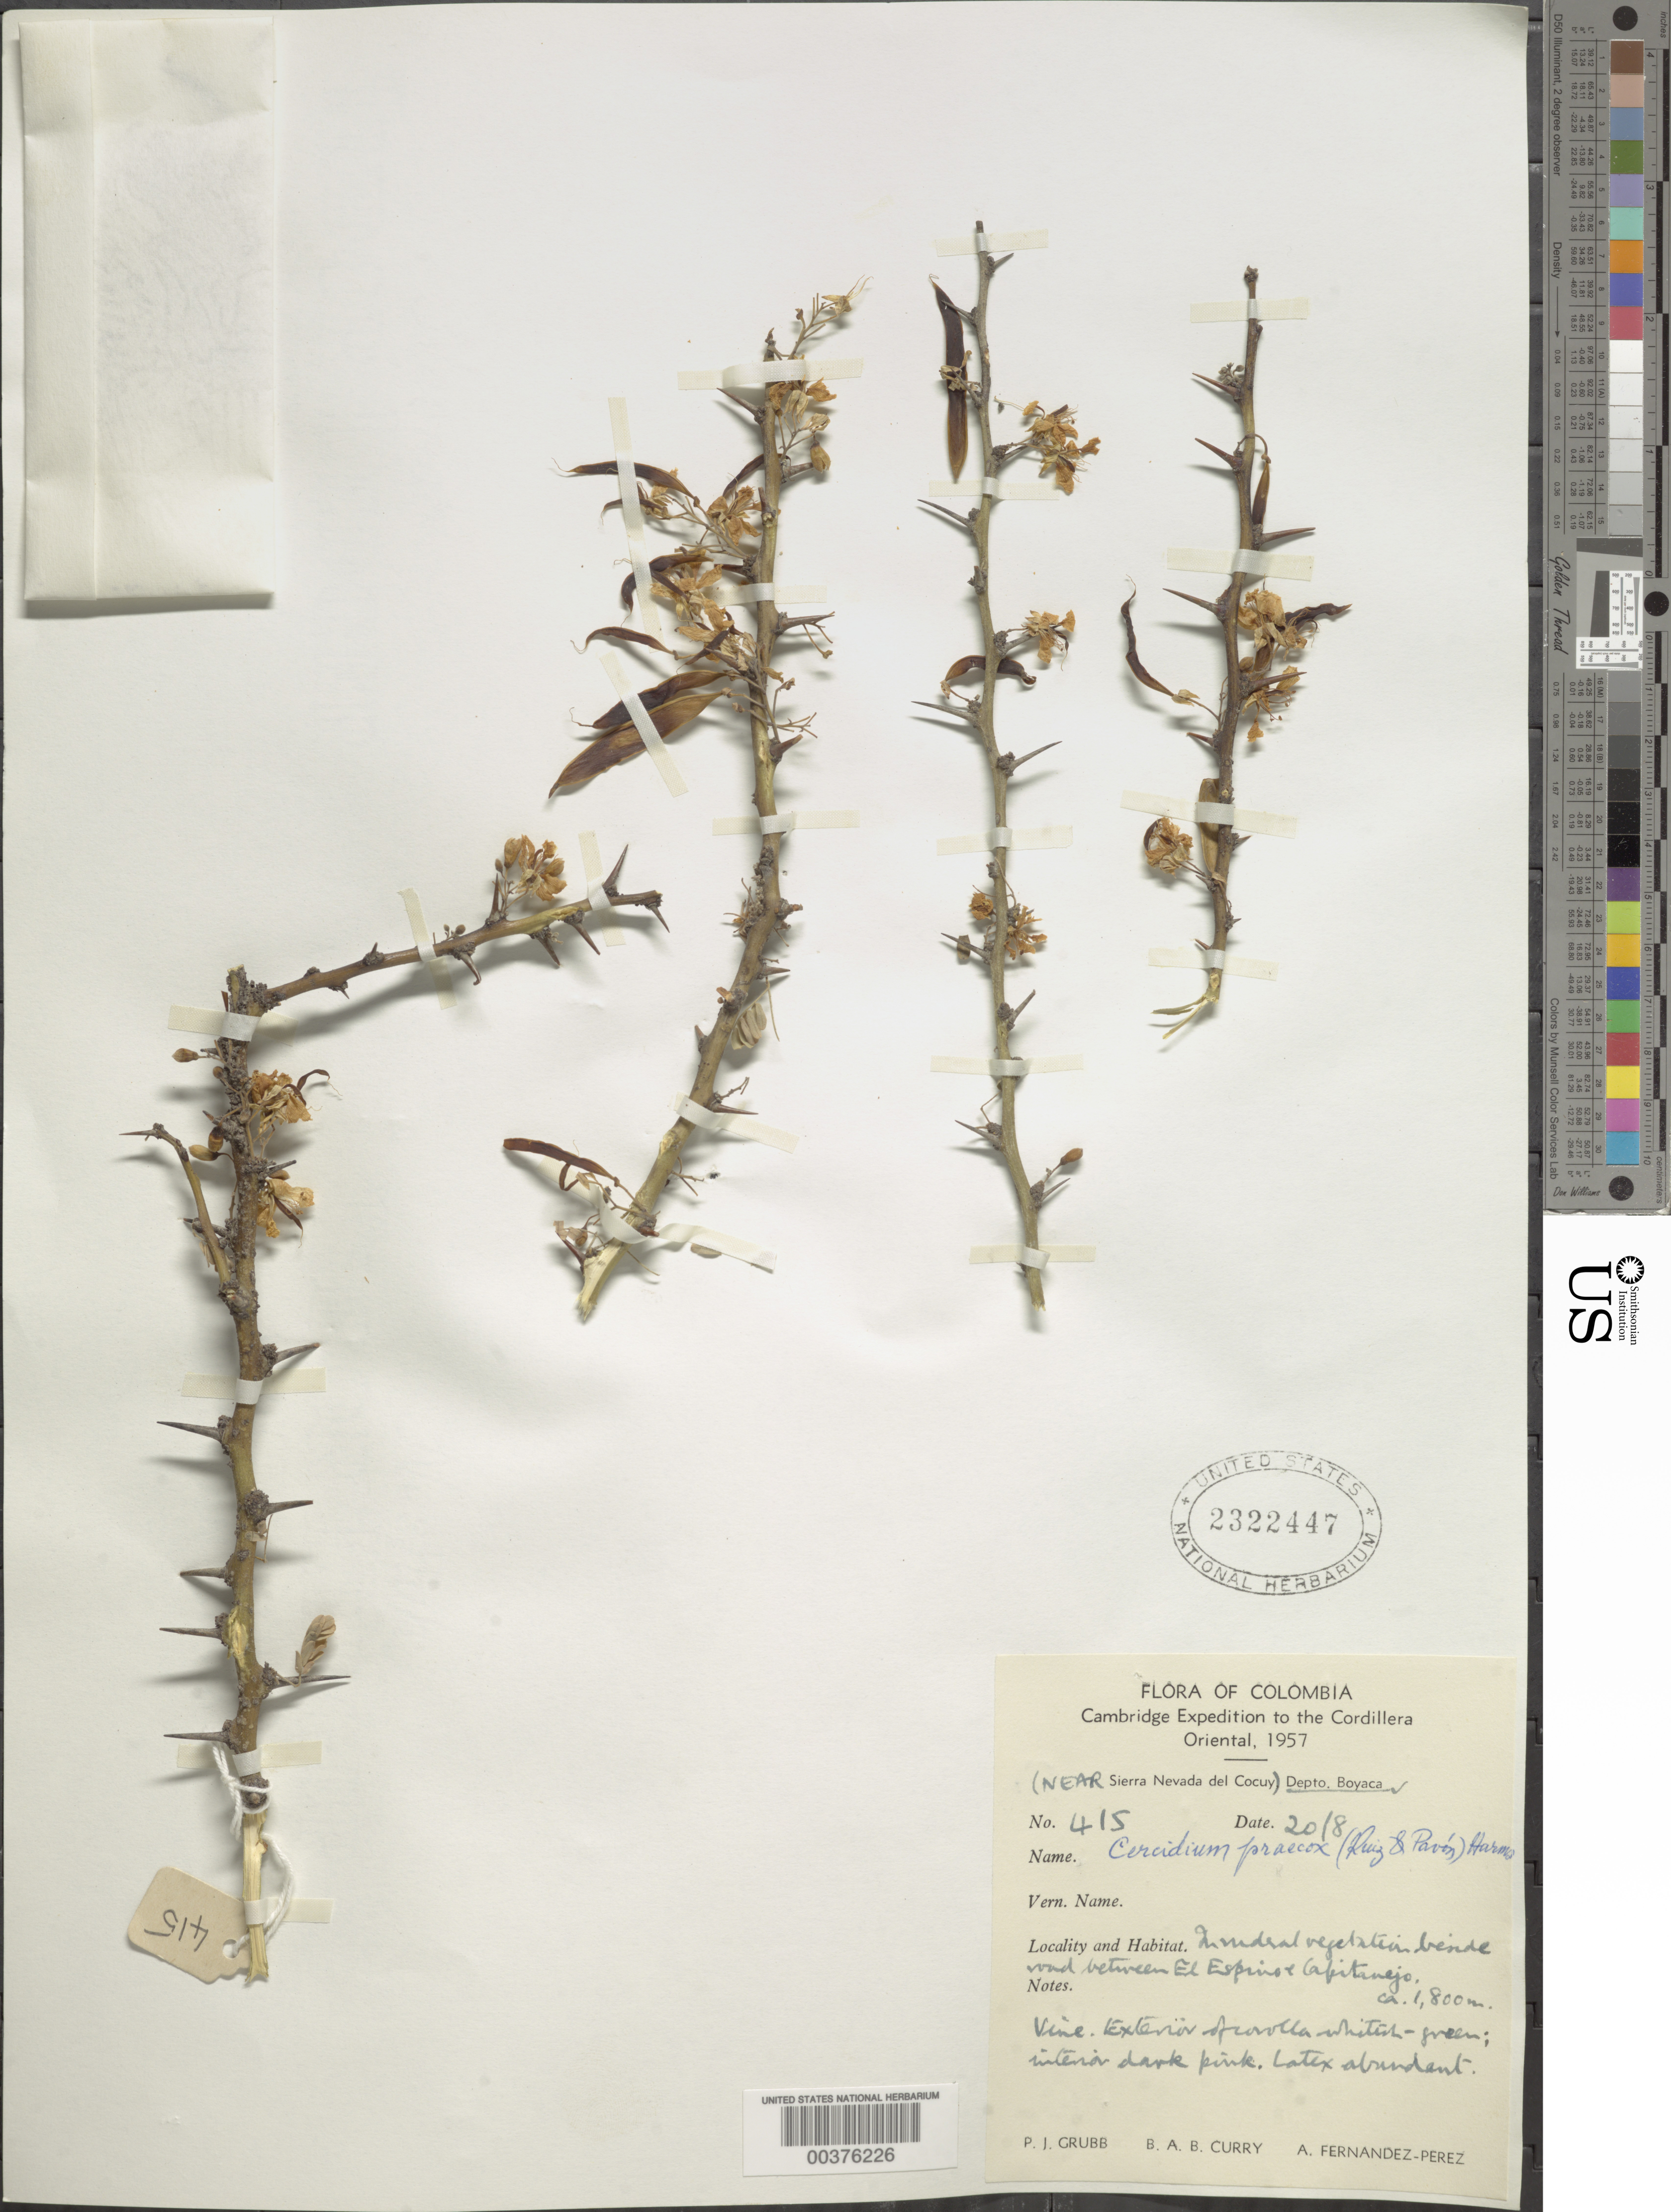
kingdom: Plantae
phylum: Tracheophyta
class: Magnoliopsida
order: Fabales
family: Fabaceae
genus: Parkinsonia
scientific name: Parkinsonia praecox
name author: (Ruiz & Pav.) J.E. Hawkins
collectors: P. J. Grubb, B. Curry & A. Fernández-Pérez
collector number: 415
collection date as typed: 20 Aug 1957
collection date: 1957-08-20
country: Colombia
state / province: Boyacá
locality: Near Sierra Nevada del Cocuy; road between el Espino and Capitanejo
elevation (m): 1800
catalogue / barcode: US 2322447